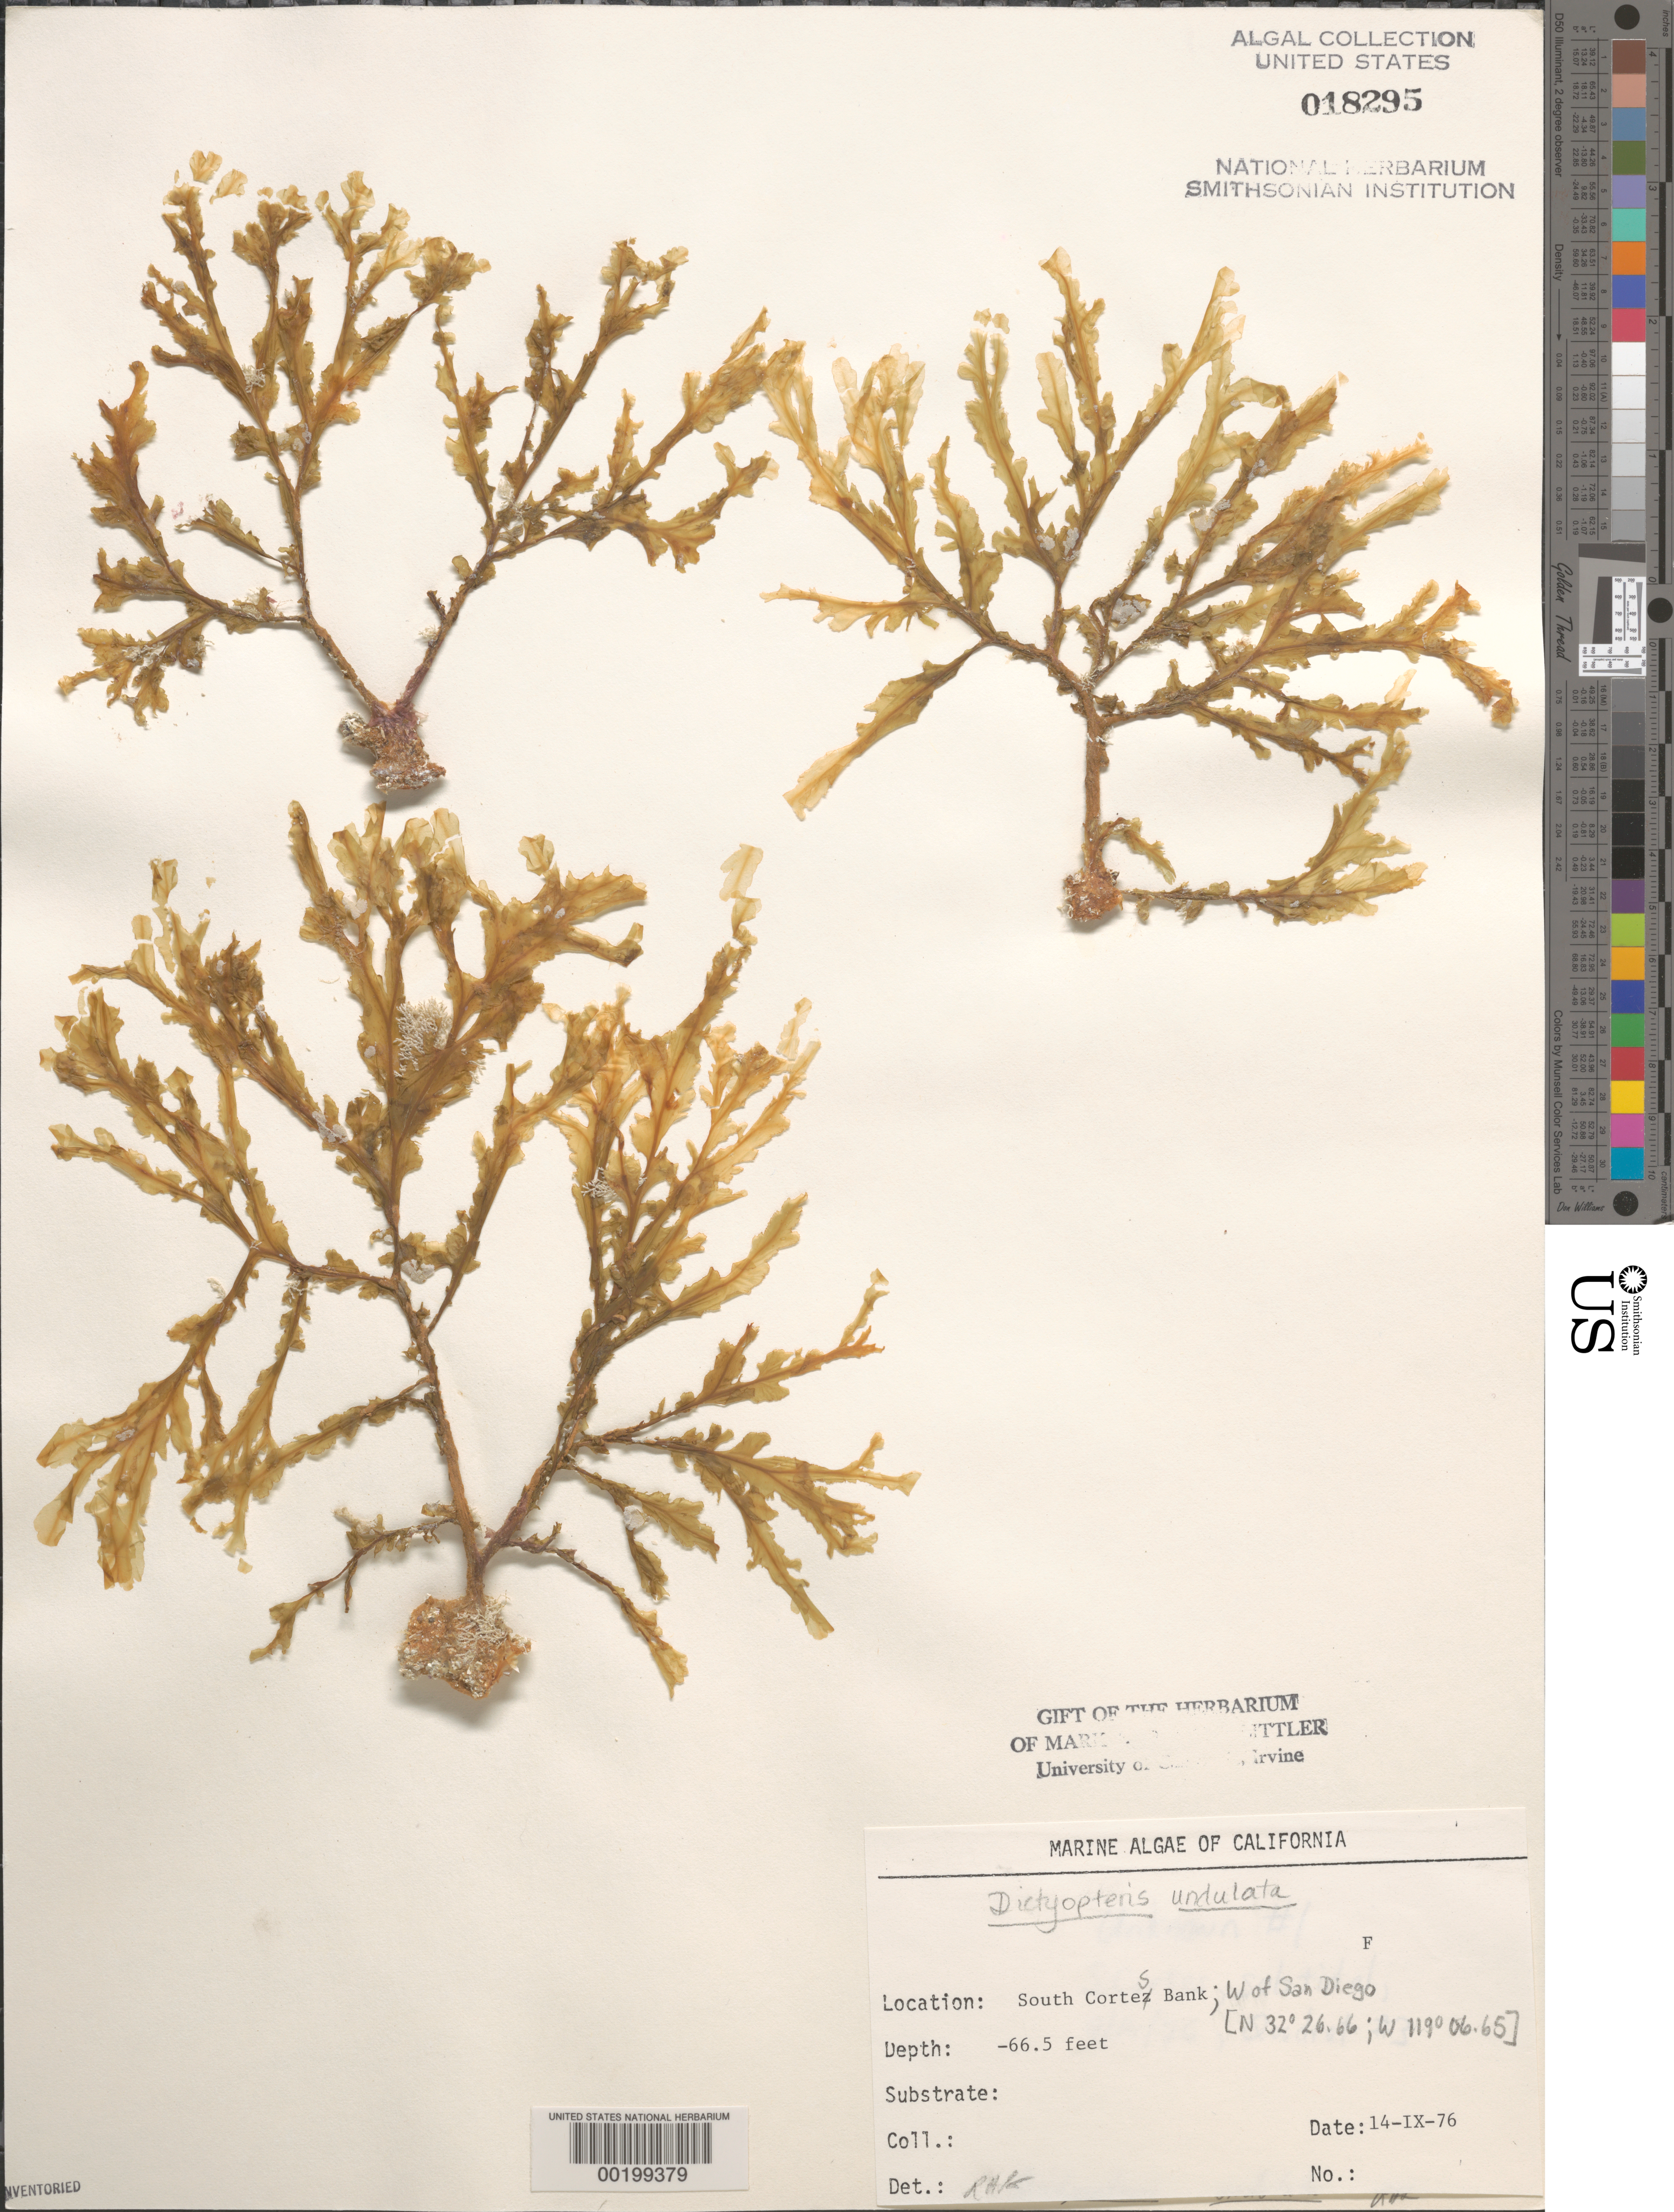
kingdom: Chromista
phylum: Ochrophyta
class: Phaeophyceae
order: Dictyotales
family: Dictyotaceae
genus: Dictyopteris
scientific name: Dictyopteris undulata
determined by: Sims, Robert H.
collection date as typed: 14 Sep 1976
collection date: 1976-09-14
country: United States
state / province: California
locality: South Cortes Bank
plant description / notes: BLM-SOCALBIGHT Rocky Intertidal Survey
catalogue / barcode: US 18295